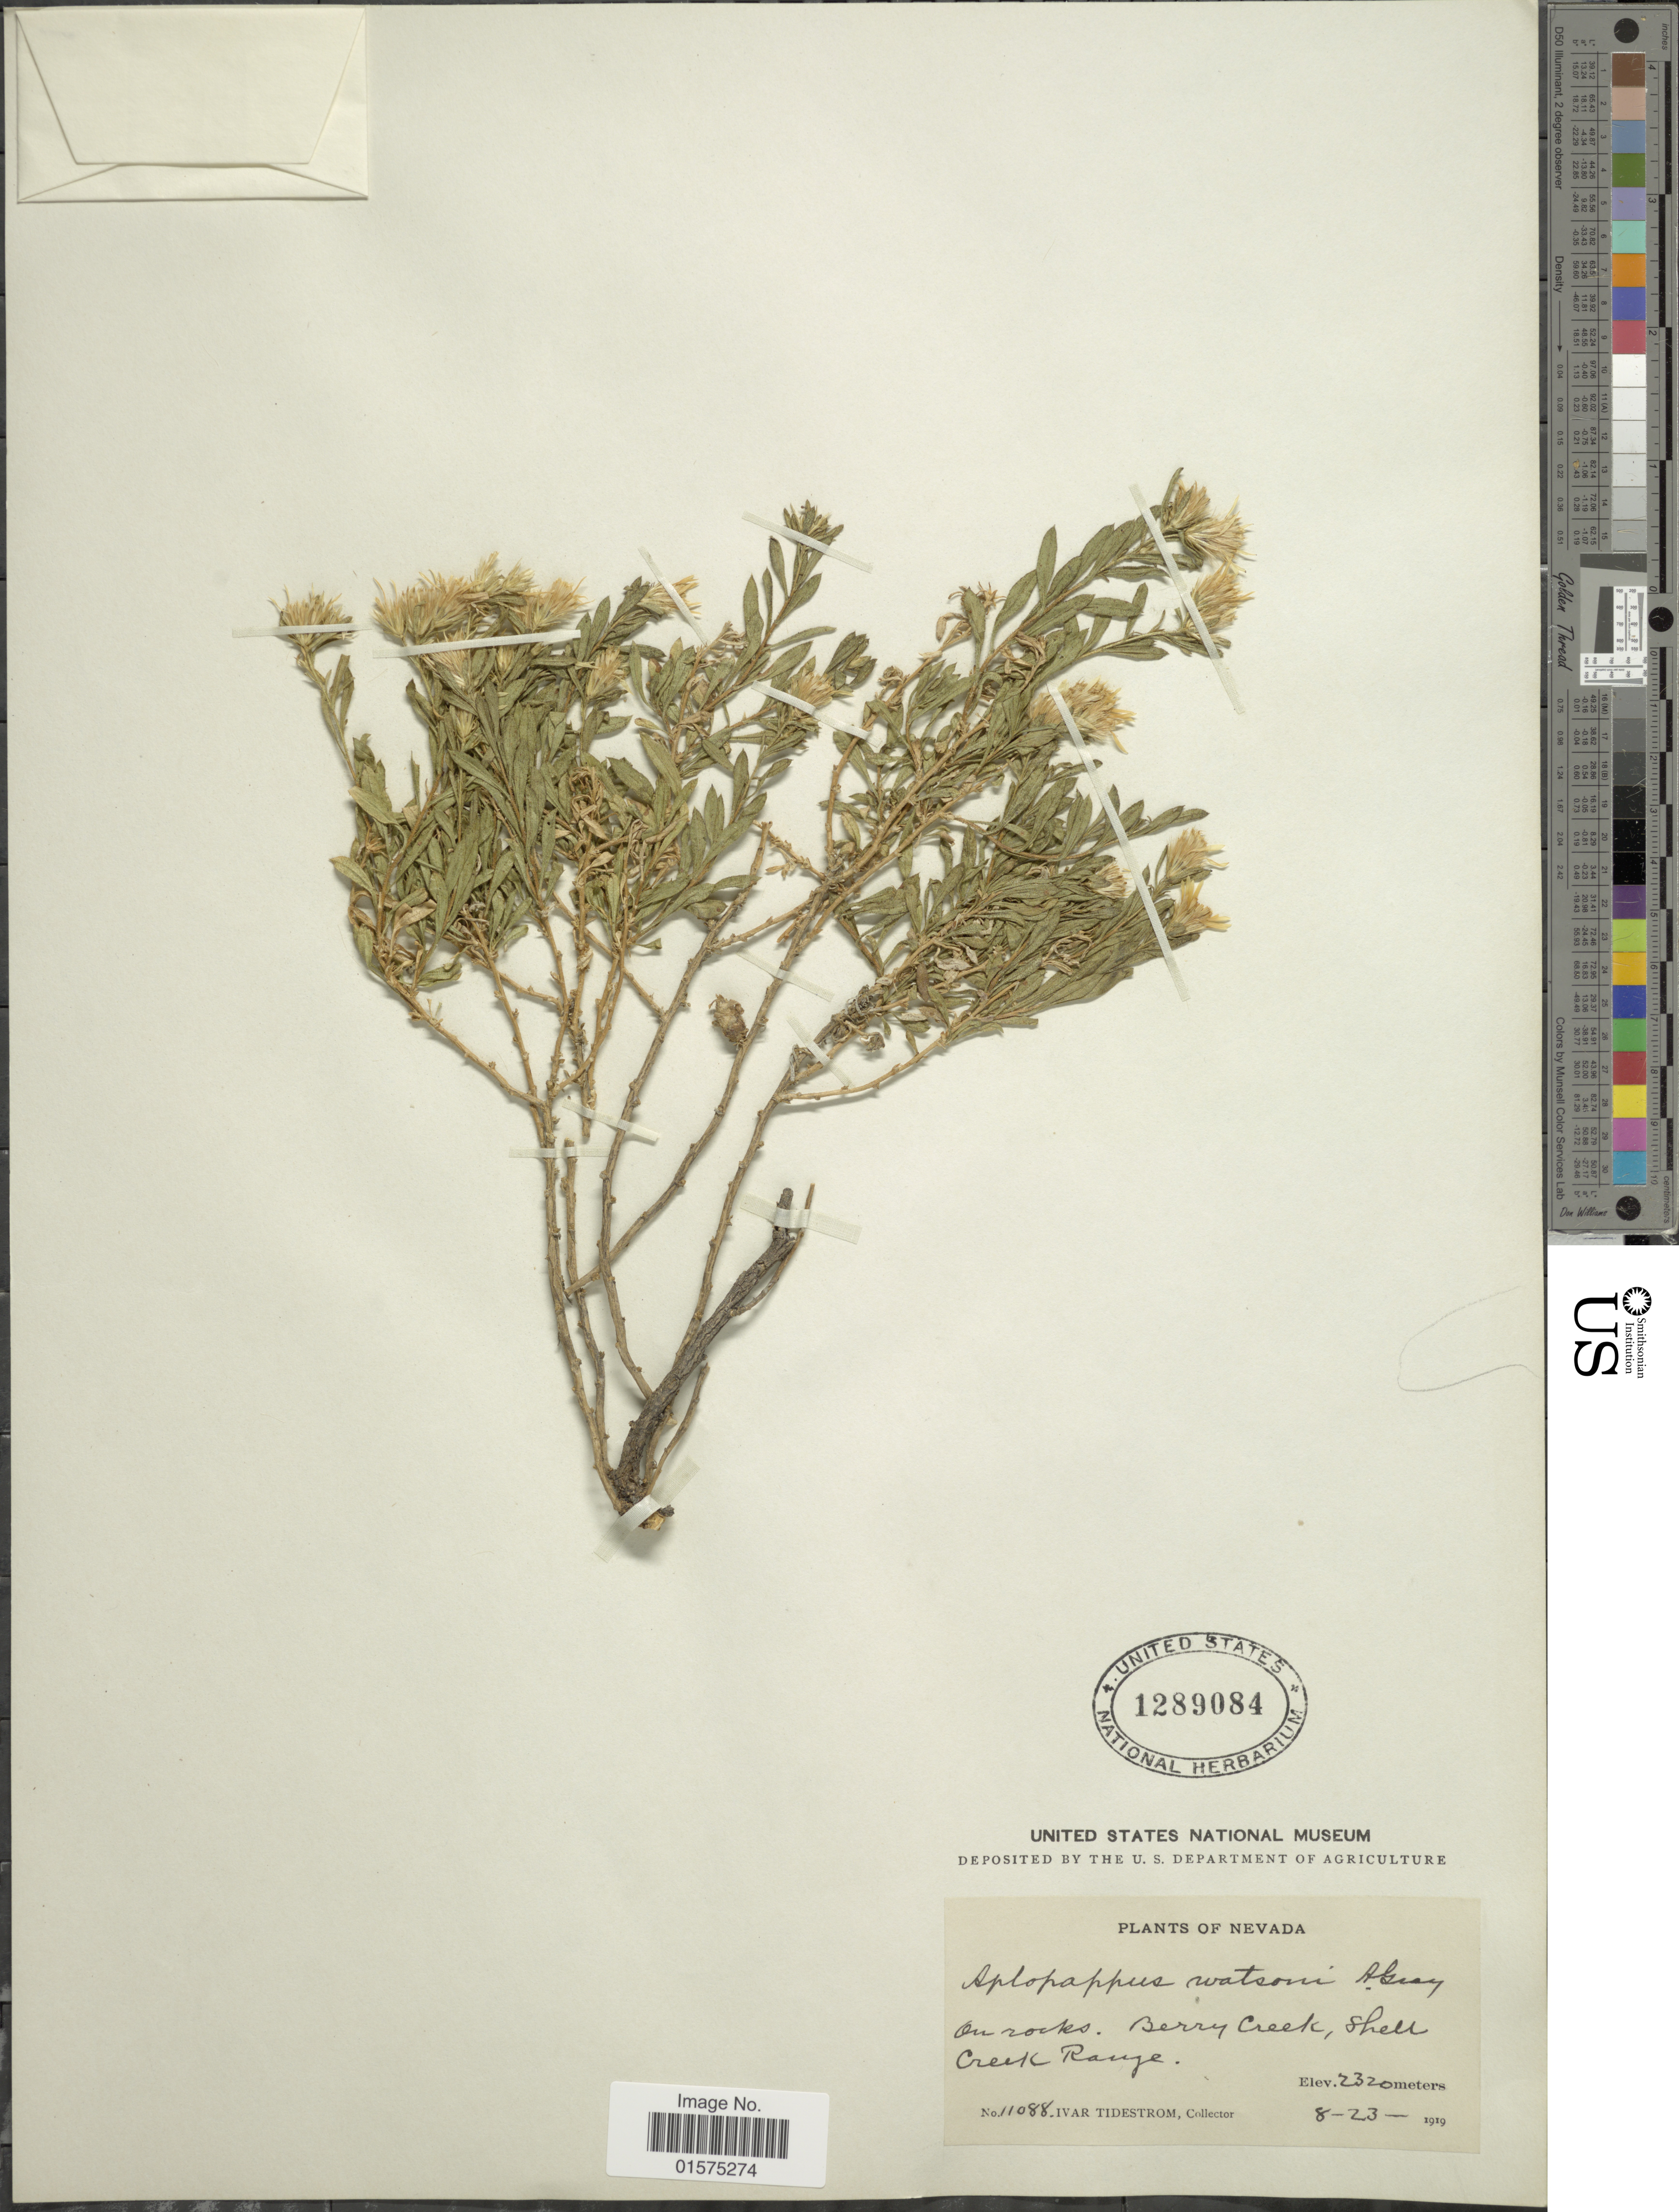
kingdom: Plantae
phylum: Tracheophyta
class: Magnoliopsida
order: Asterales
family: Asteraceae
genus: Ericameria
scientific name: Ericameria watsonii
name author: (A. Gray) G.L. Nesom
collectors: I. F. Tidestrom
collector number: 11088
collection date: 1919-08-23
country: United States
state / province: Nevada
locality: Berry Creek, Shell Creek Range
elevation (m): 2320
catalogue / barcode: US 1289084